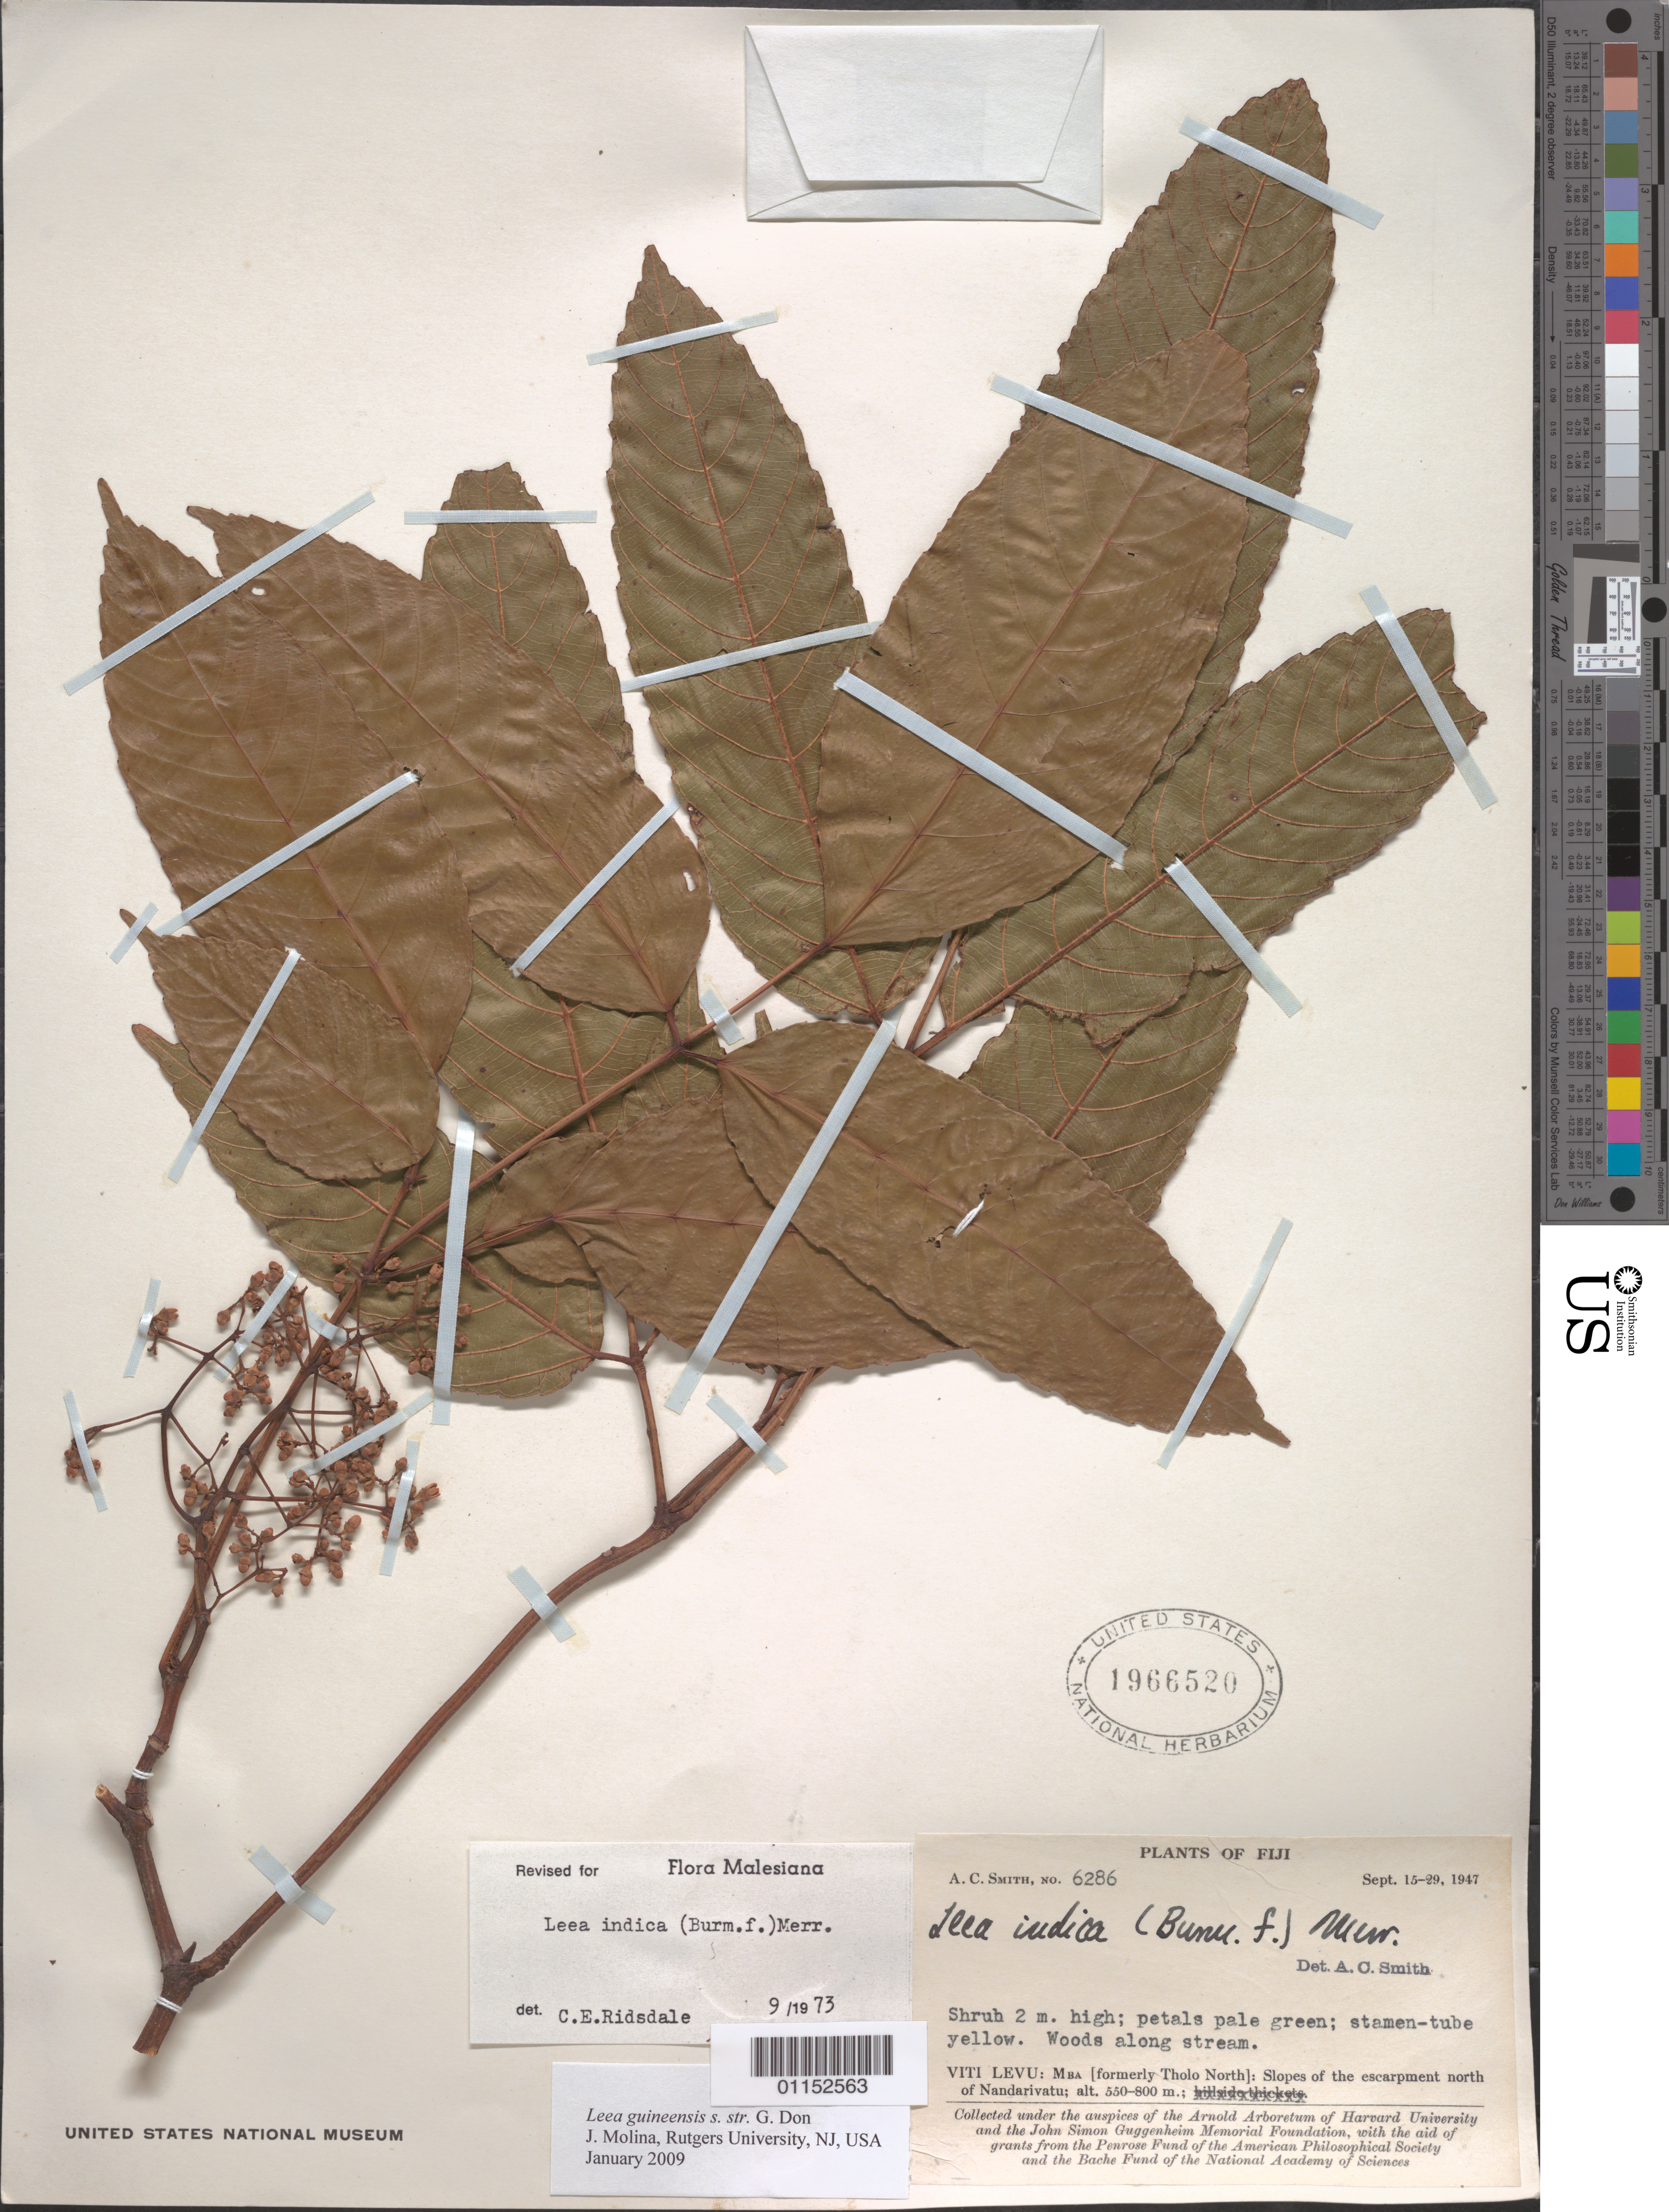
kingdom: Plantae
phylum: Tracheophyta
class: Magnoliopsida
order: Vitales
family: Vitaceae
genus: Leea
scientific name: Leea guineensis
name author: G. Don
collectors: A. C. Smith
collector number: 6286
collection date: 1947-09-15/1947-09-29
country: Fiji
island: Viti Levu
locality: MBA (formerly Tholo North): Slopes of the escarpment N of Nandarivatu.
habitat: Shrub. Woods along stream.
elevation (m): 550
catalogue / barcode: US 1966520